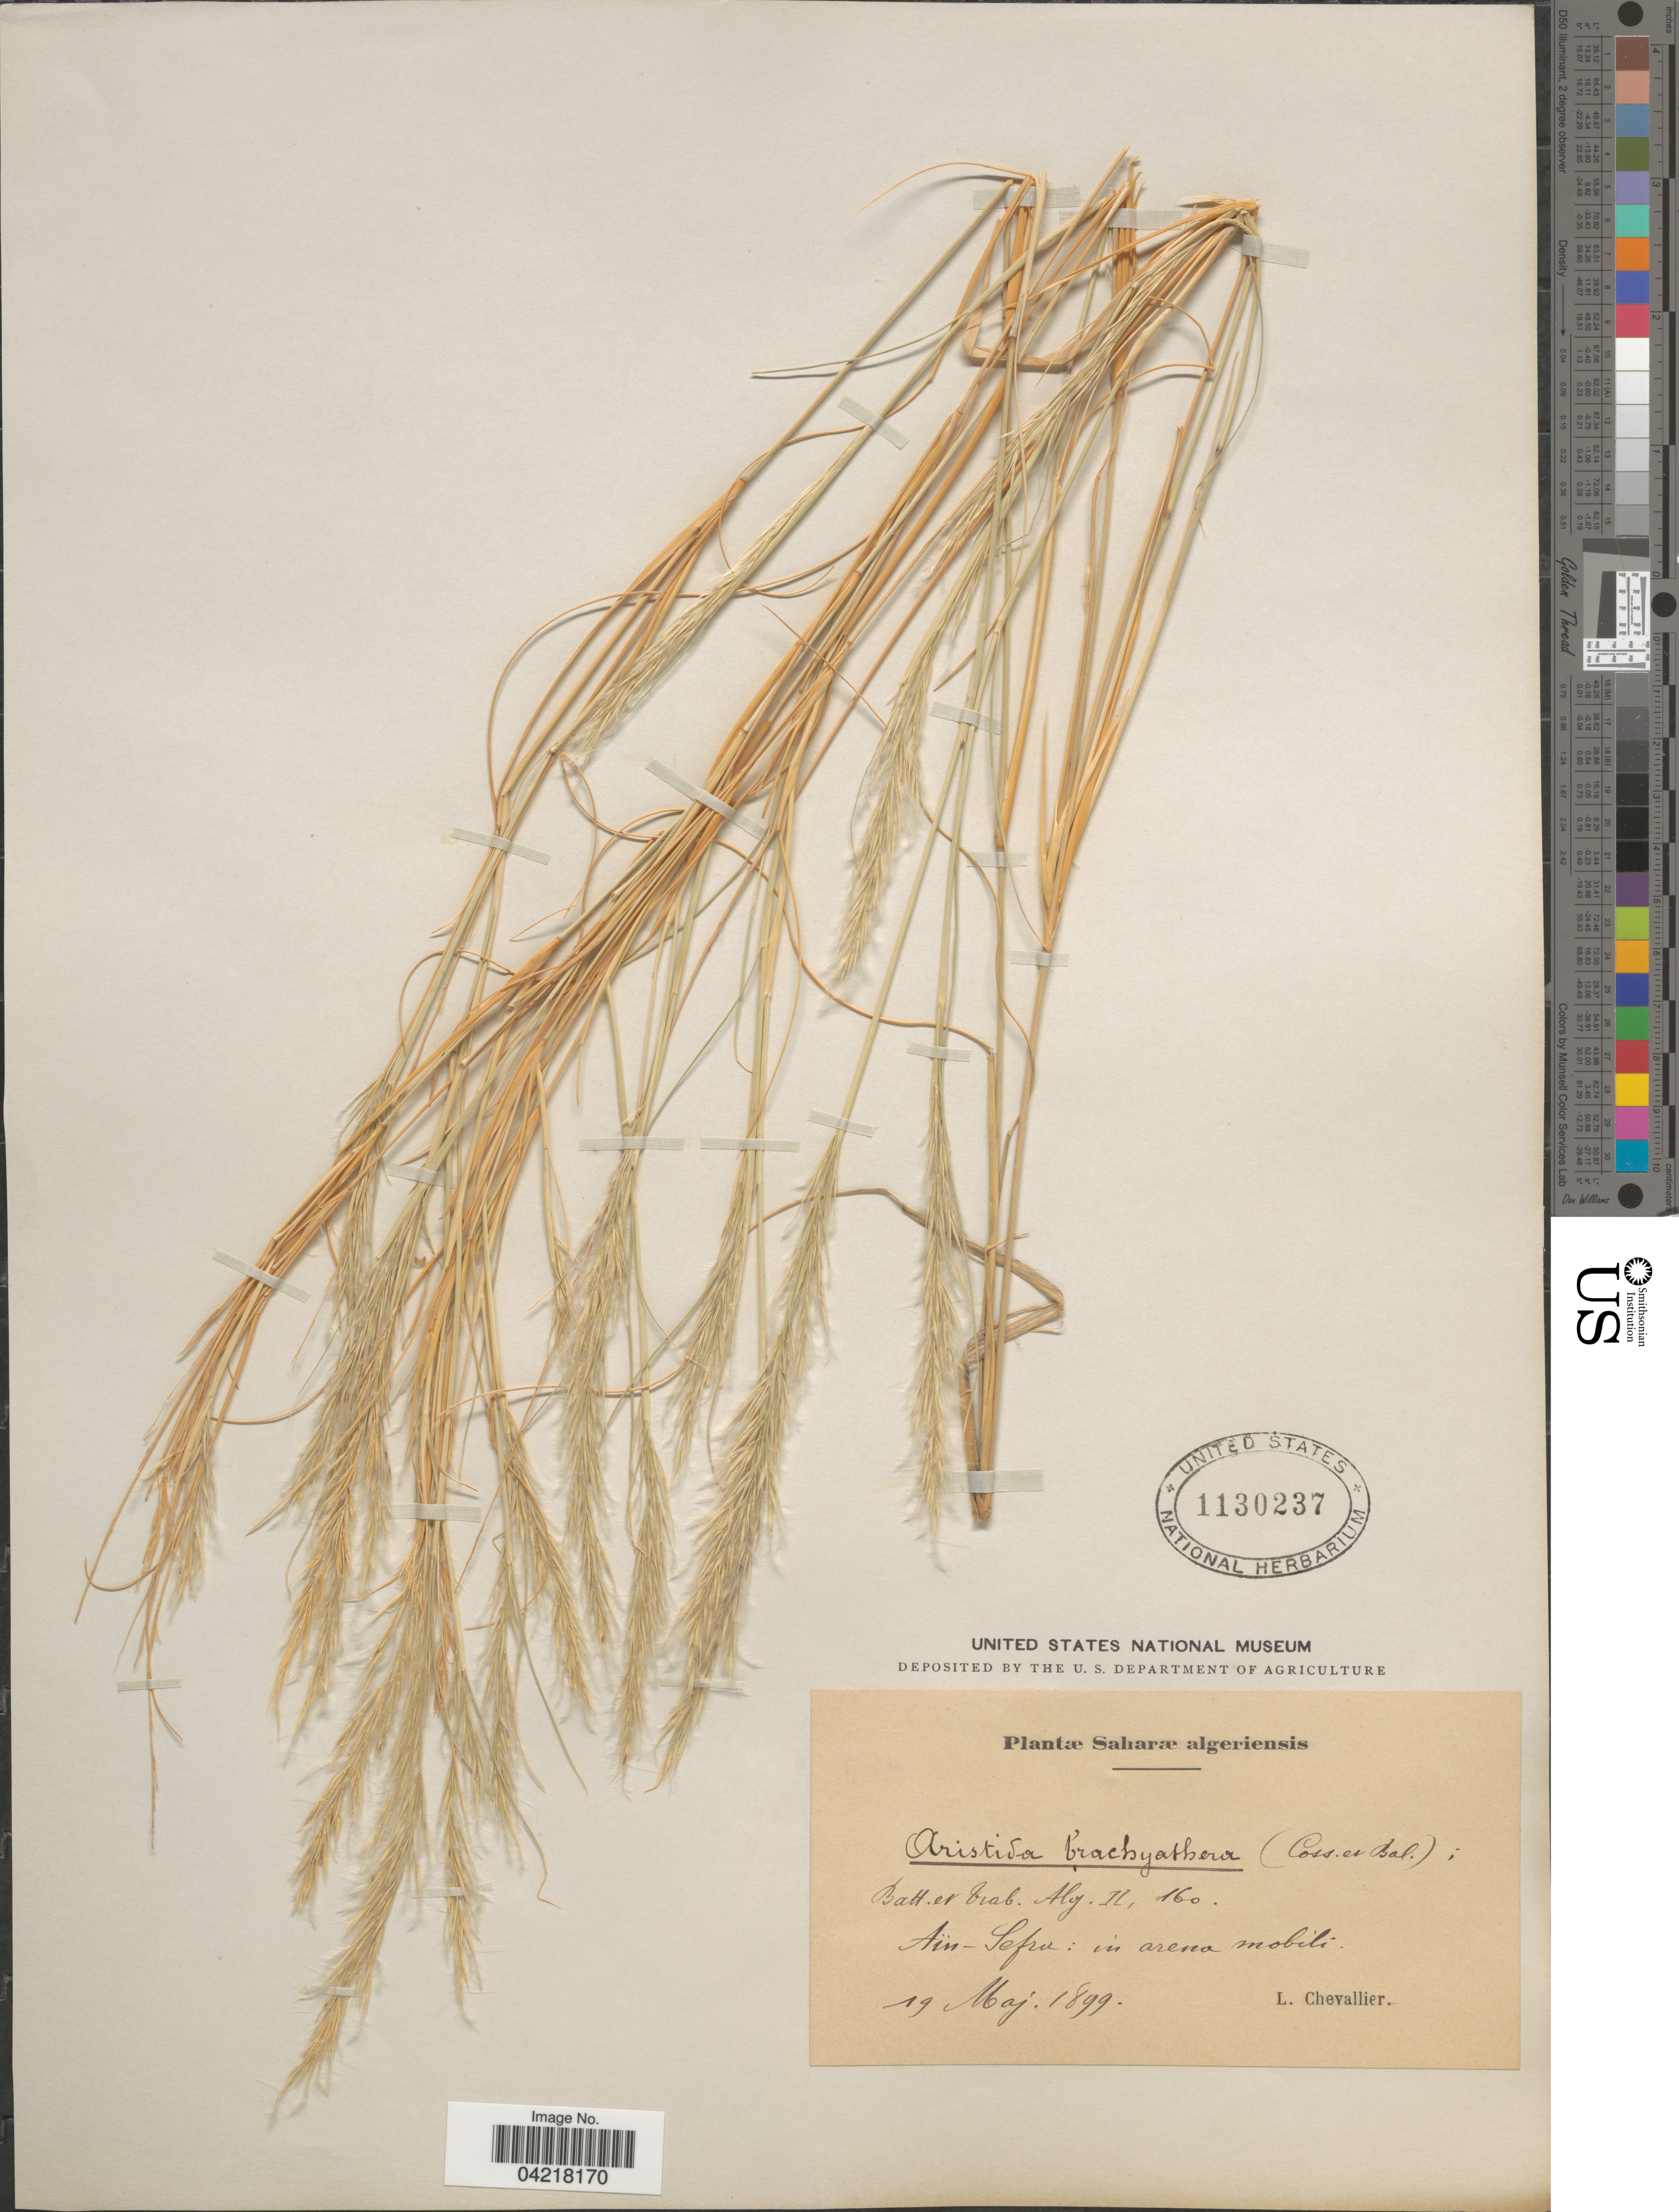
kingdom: Plantae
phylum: Tracheophyta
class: Liliopsida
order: Poales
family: Poaceae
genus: Stipagrostis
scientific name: Stipagrostis brachyathera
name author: (Coss. & Balansa) De Winter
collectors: L. Chevallier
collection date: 1899-05-19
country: Algeria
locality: Saharæ algeriensis. Aïn-Sefra: in arena mobili.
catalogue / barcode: US 1130237